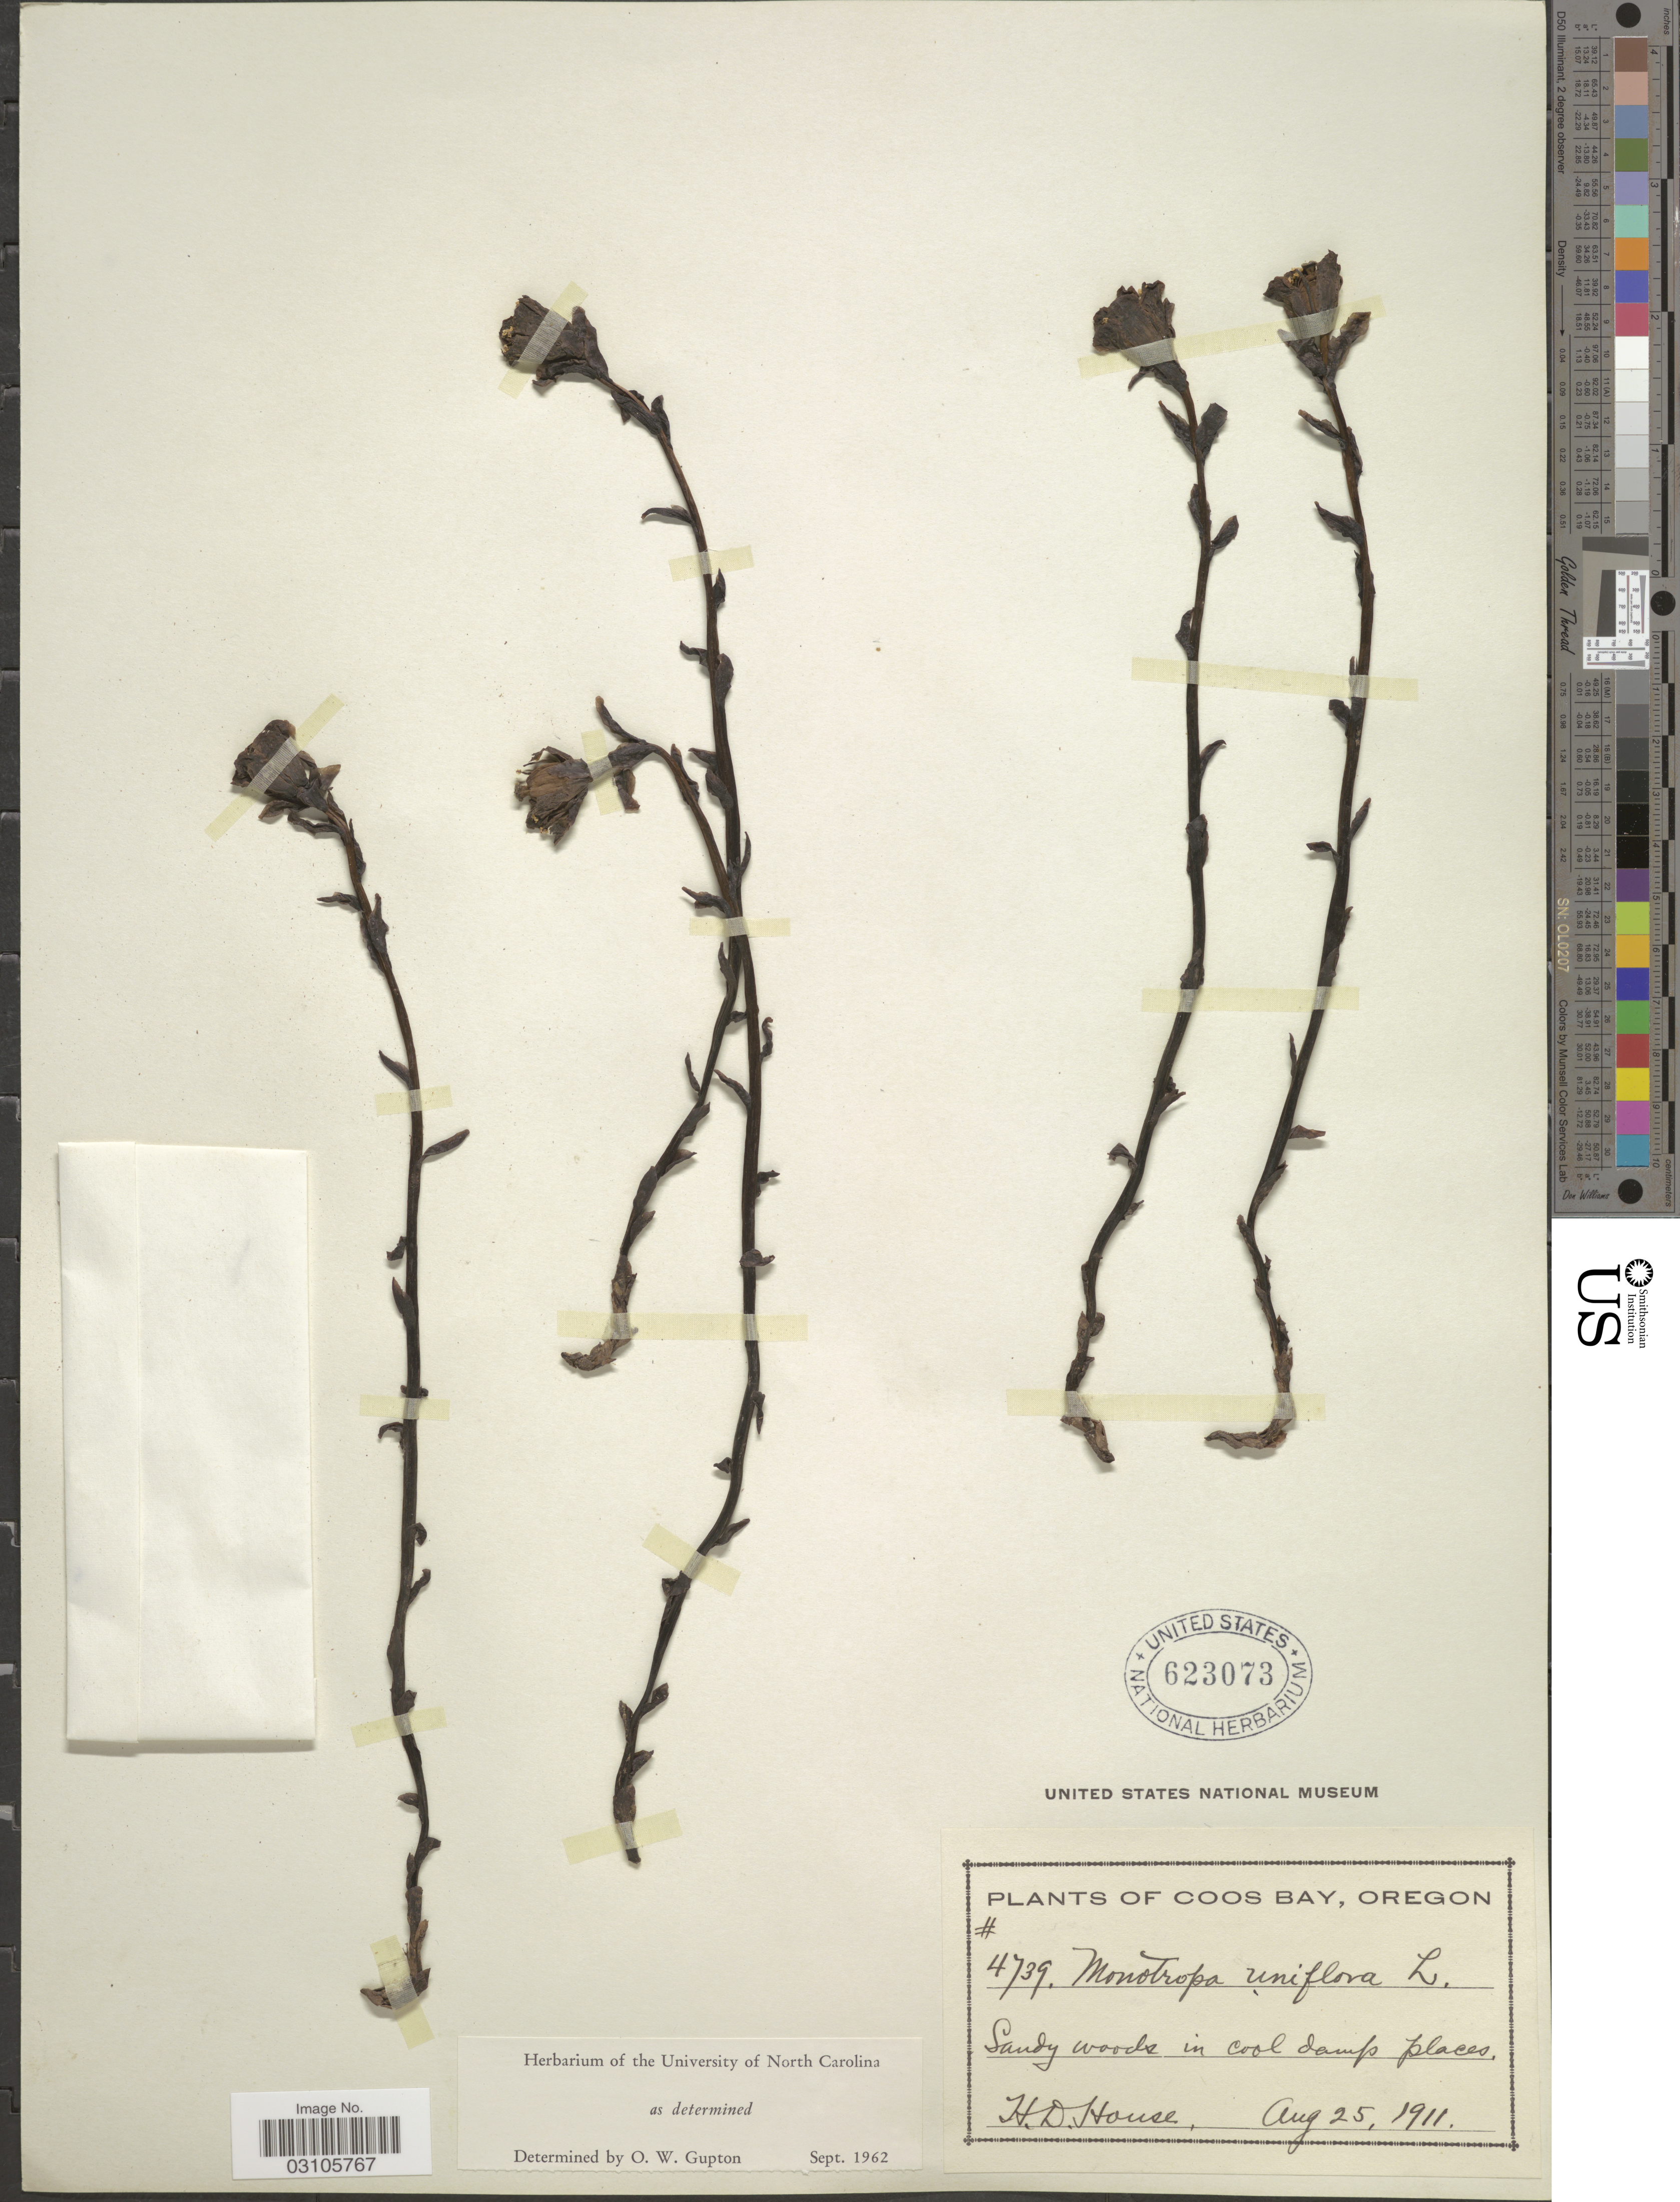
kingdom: Plantae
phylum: Tracheophyta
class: Magnoliopsida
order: Ericales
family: Ericaceae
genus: Monotropa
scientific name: Monotropa uniflora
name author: L.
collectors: H. D. House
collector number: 4739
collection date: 1911-08-25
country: United States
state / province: Oregon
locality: Coos Bay.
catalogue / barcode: US 623073